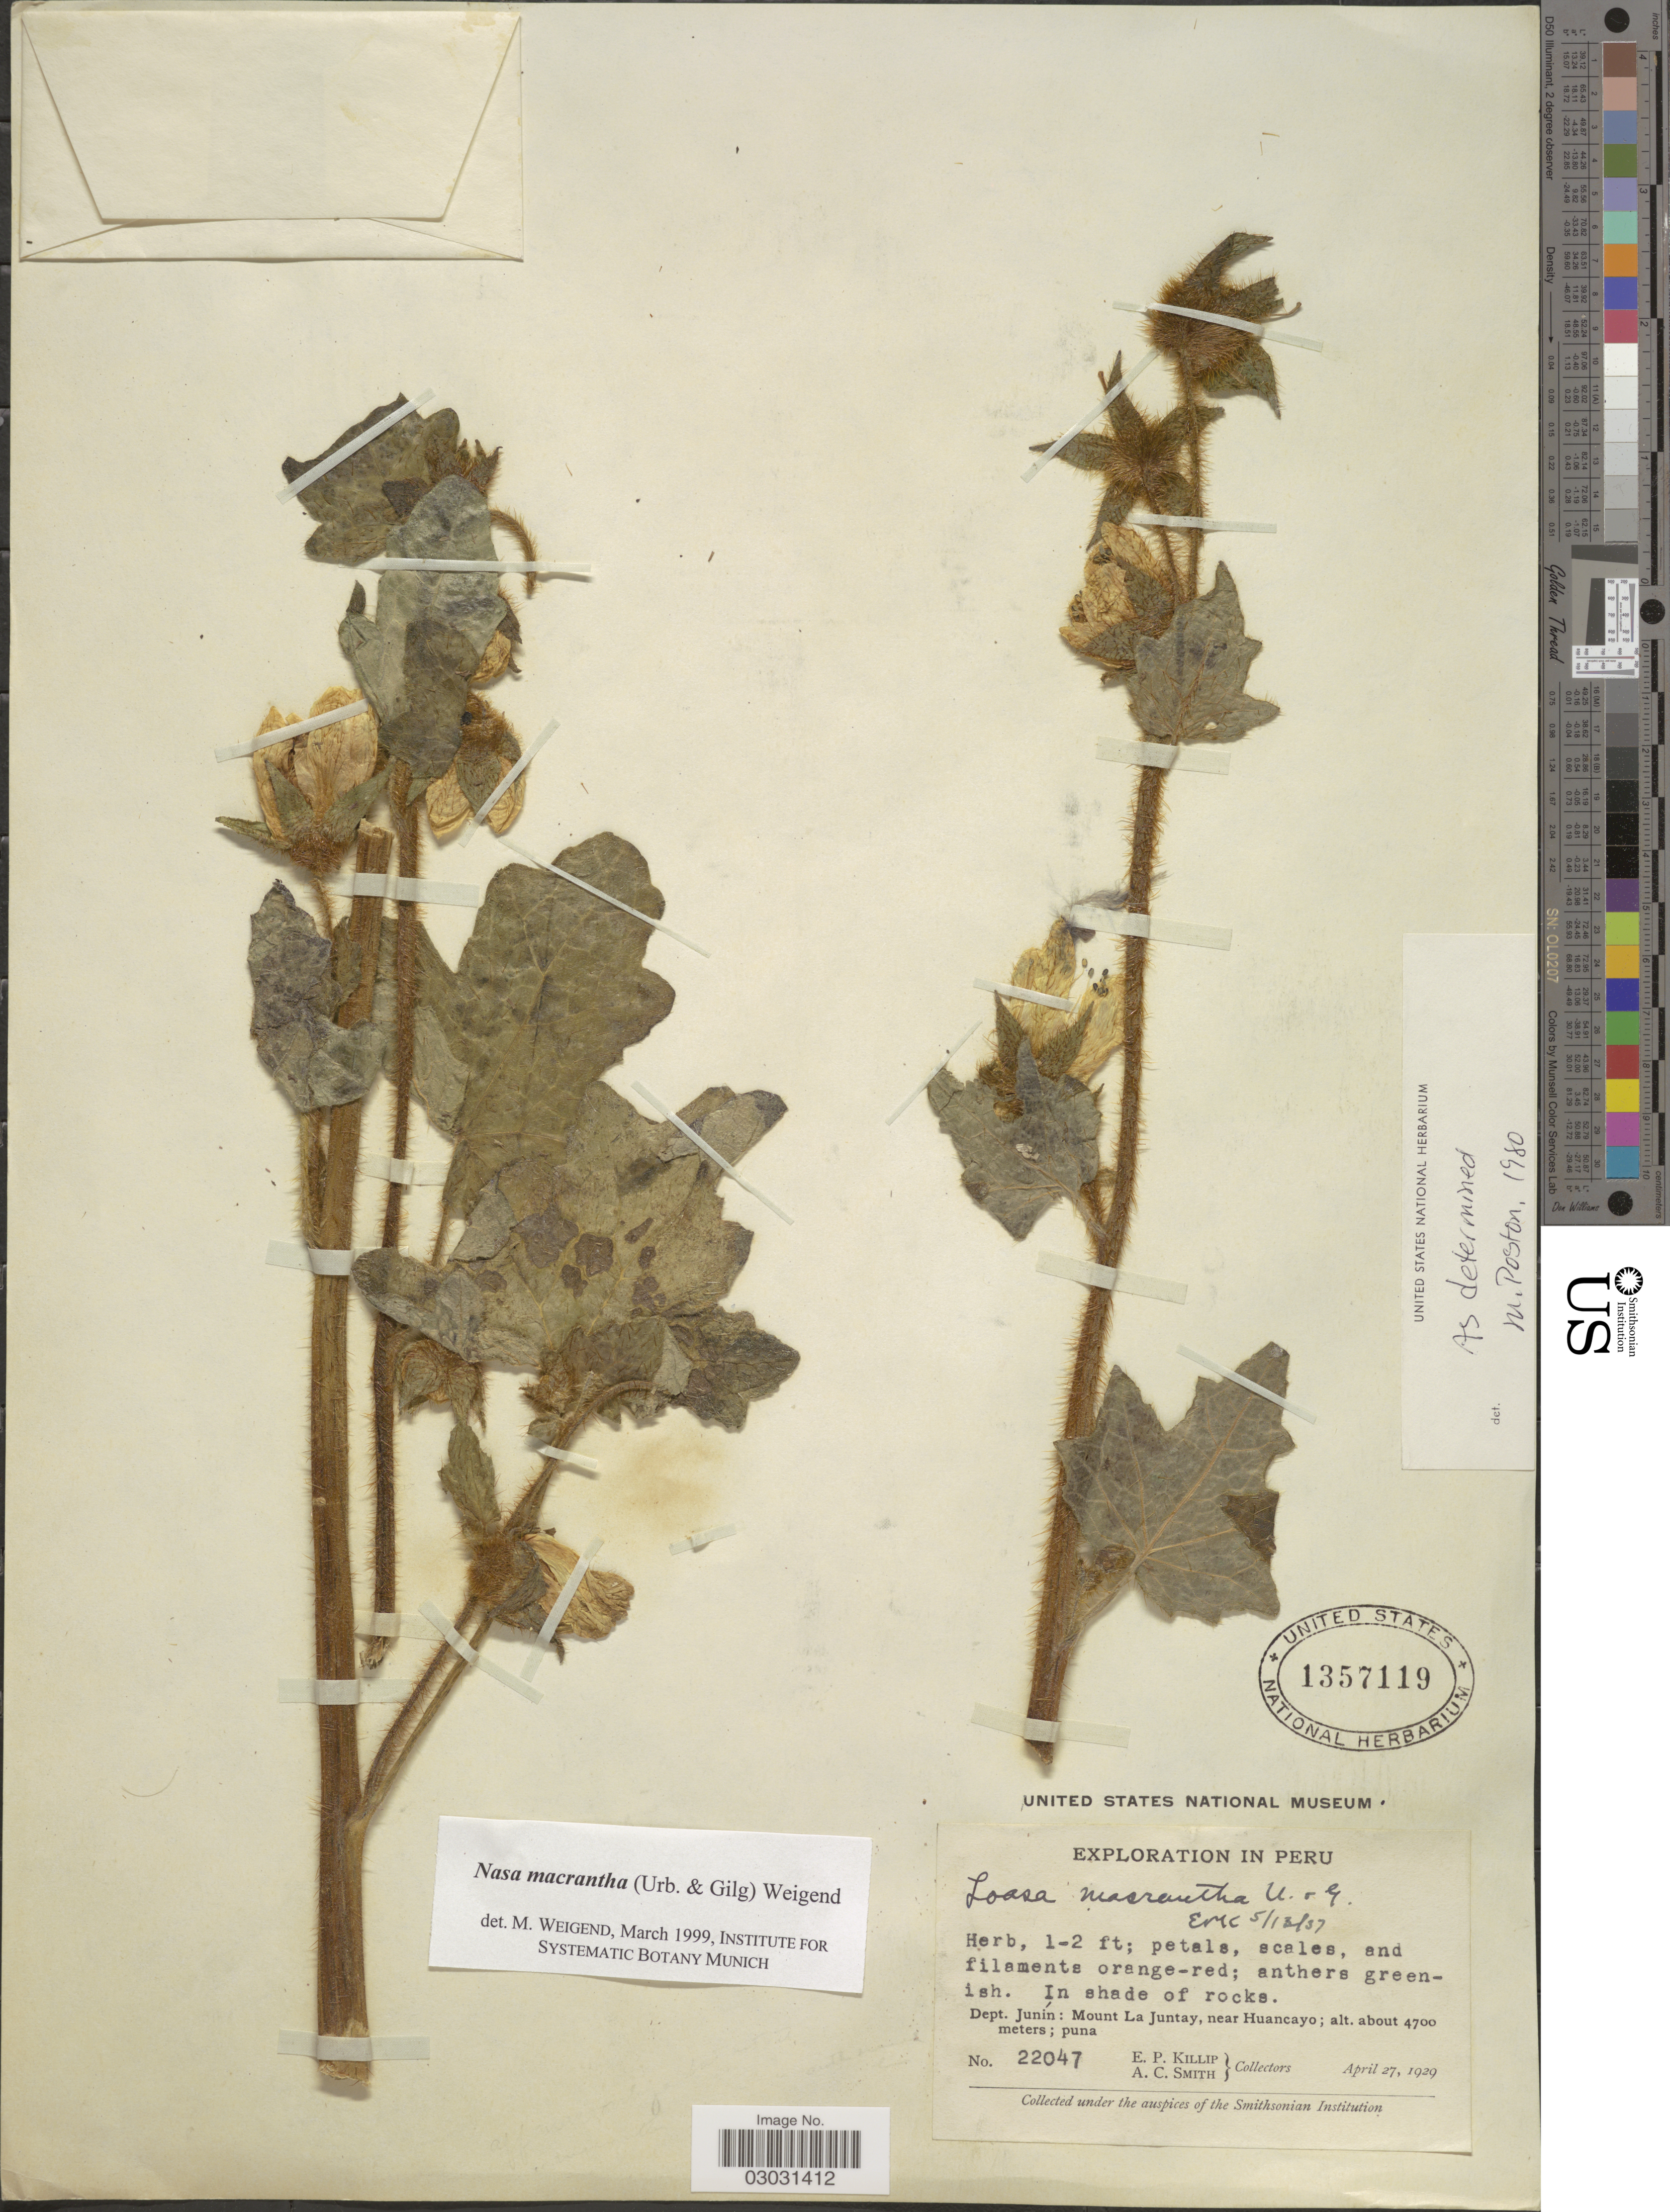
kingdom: Plantae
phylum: Tracheophyta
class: Magnoliopsida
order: Cornales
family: Loasaceae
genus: Nasa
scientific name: Nasa macrantha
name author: (Urb. & Gilg) Weigend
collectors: E. P. Killip & A. C. Smith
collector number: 22047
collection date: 1929-04-27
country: Peru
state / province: Junín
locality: Dept. Junín: Mount La Juntay, near Huancayo.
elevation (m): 4700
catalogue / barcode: US 1357119